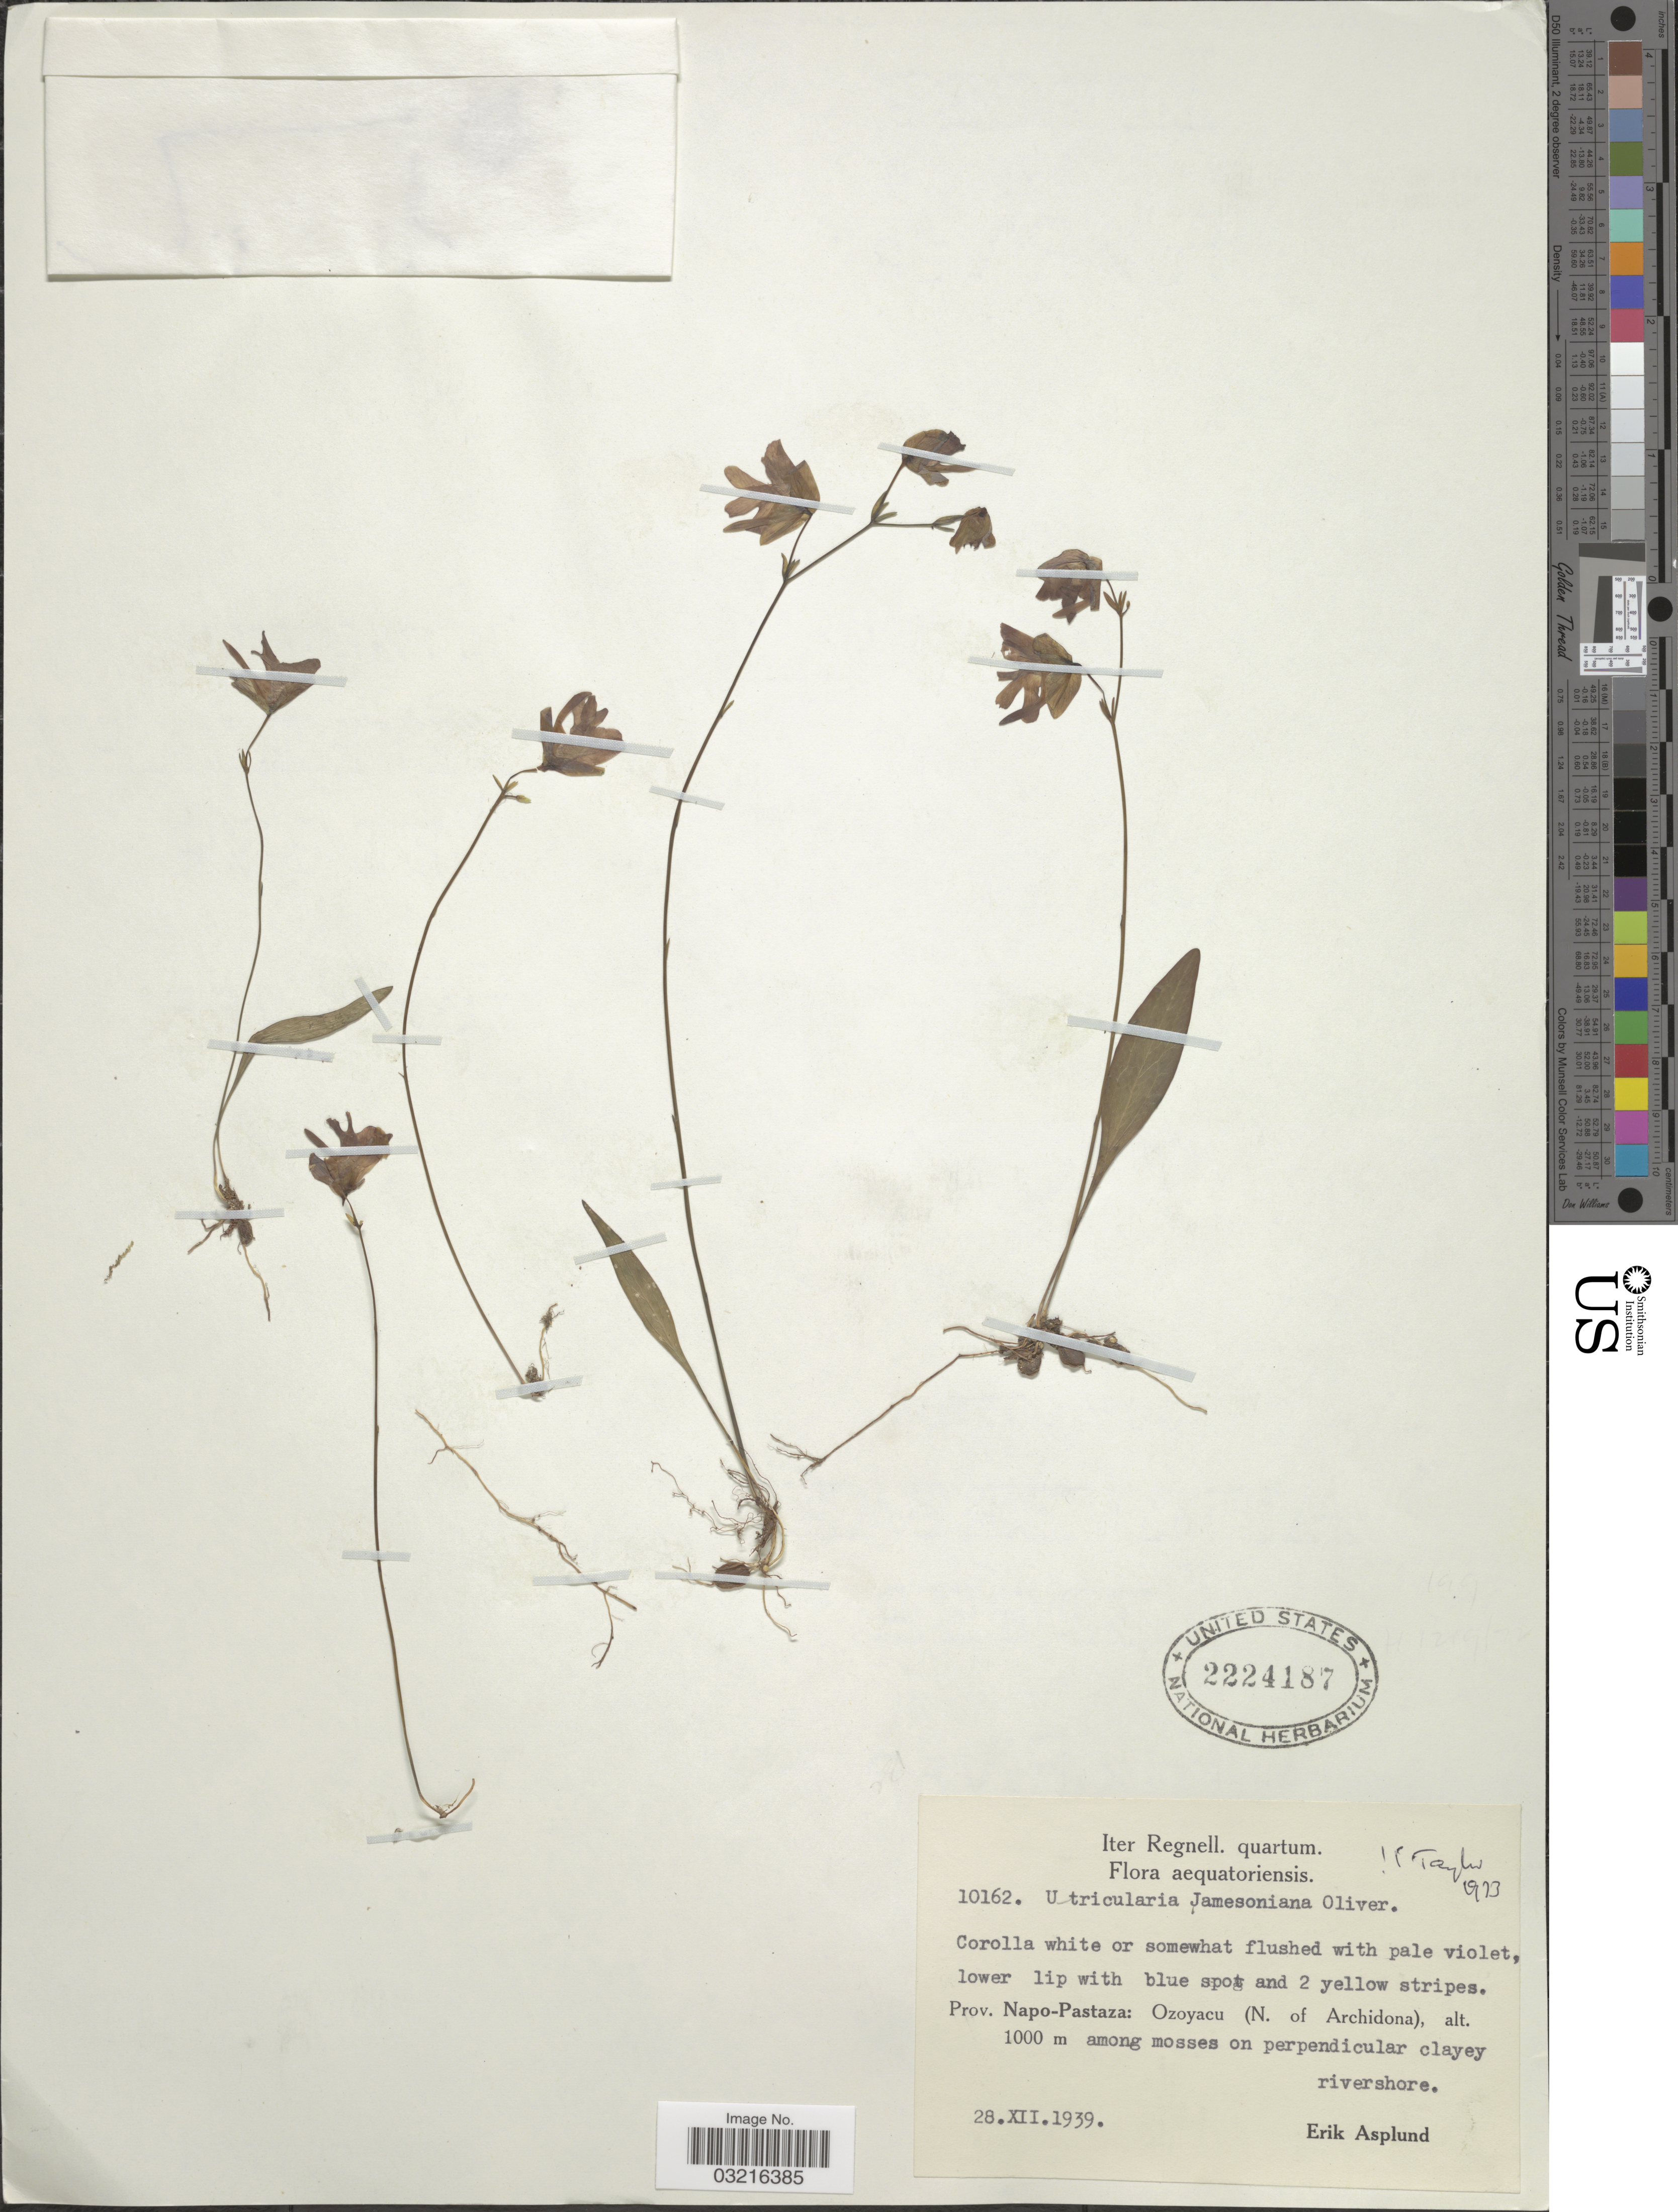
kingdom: Plantae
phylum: Tracheophyta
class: Magnoliopsida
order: Lamiales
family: Lentibulariaceae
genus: Utricularia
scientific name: Utricularia jamesoniana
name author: Oliv.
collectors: E. Asplund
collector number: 10162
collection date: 1939-12-28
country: Ecuador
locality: Prov. Napo-Pastaza: Ozoyacu (N. of Archidona).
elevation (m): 1000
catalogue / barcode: US 2224187